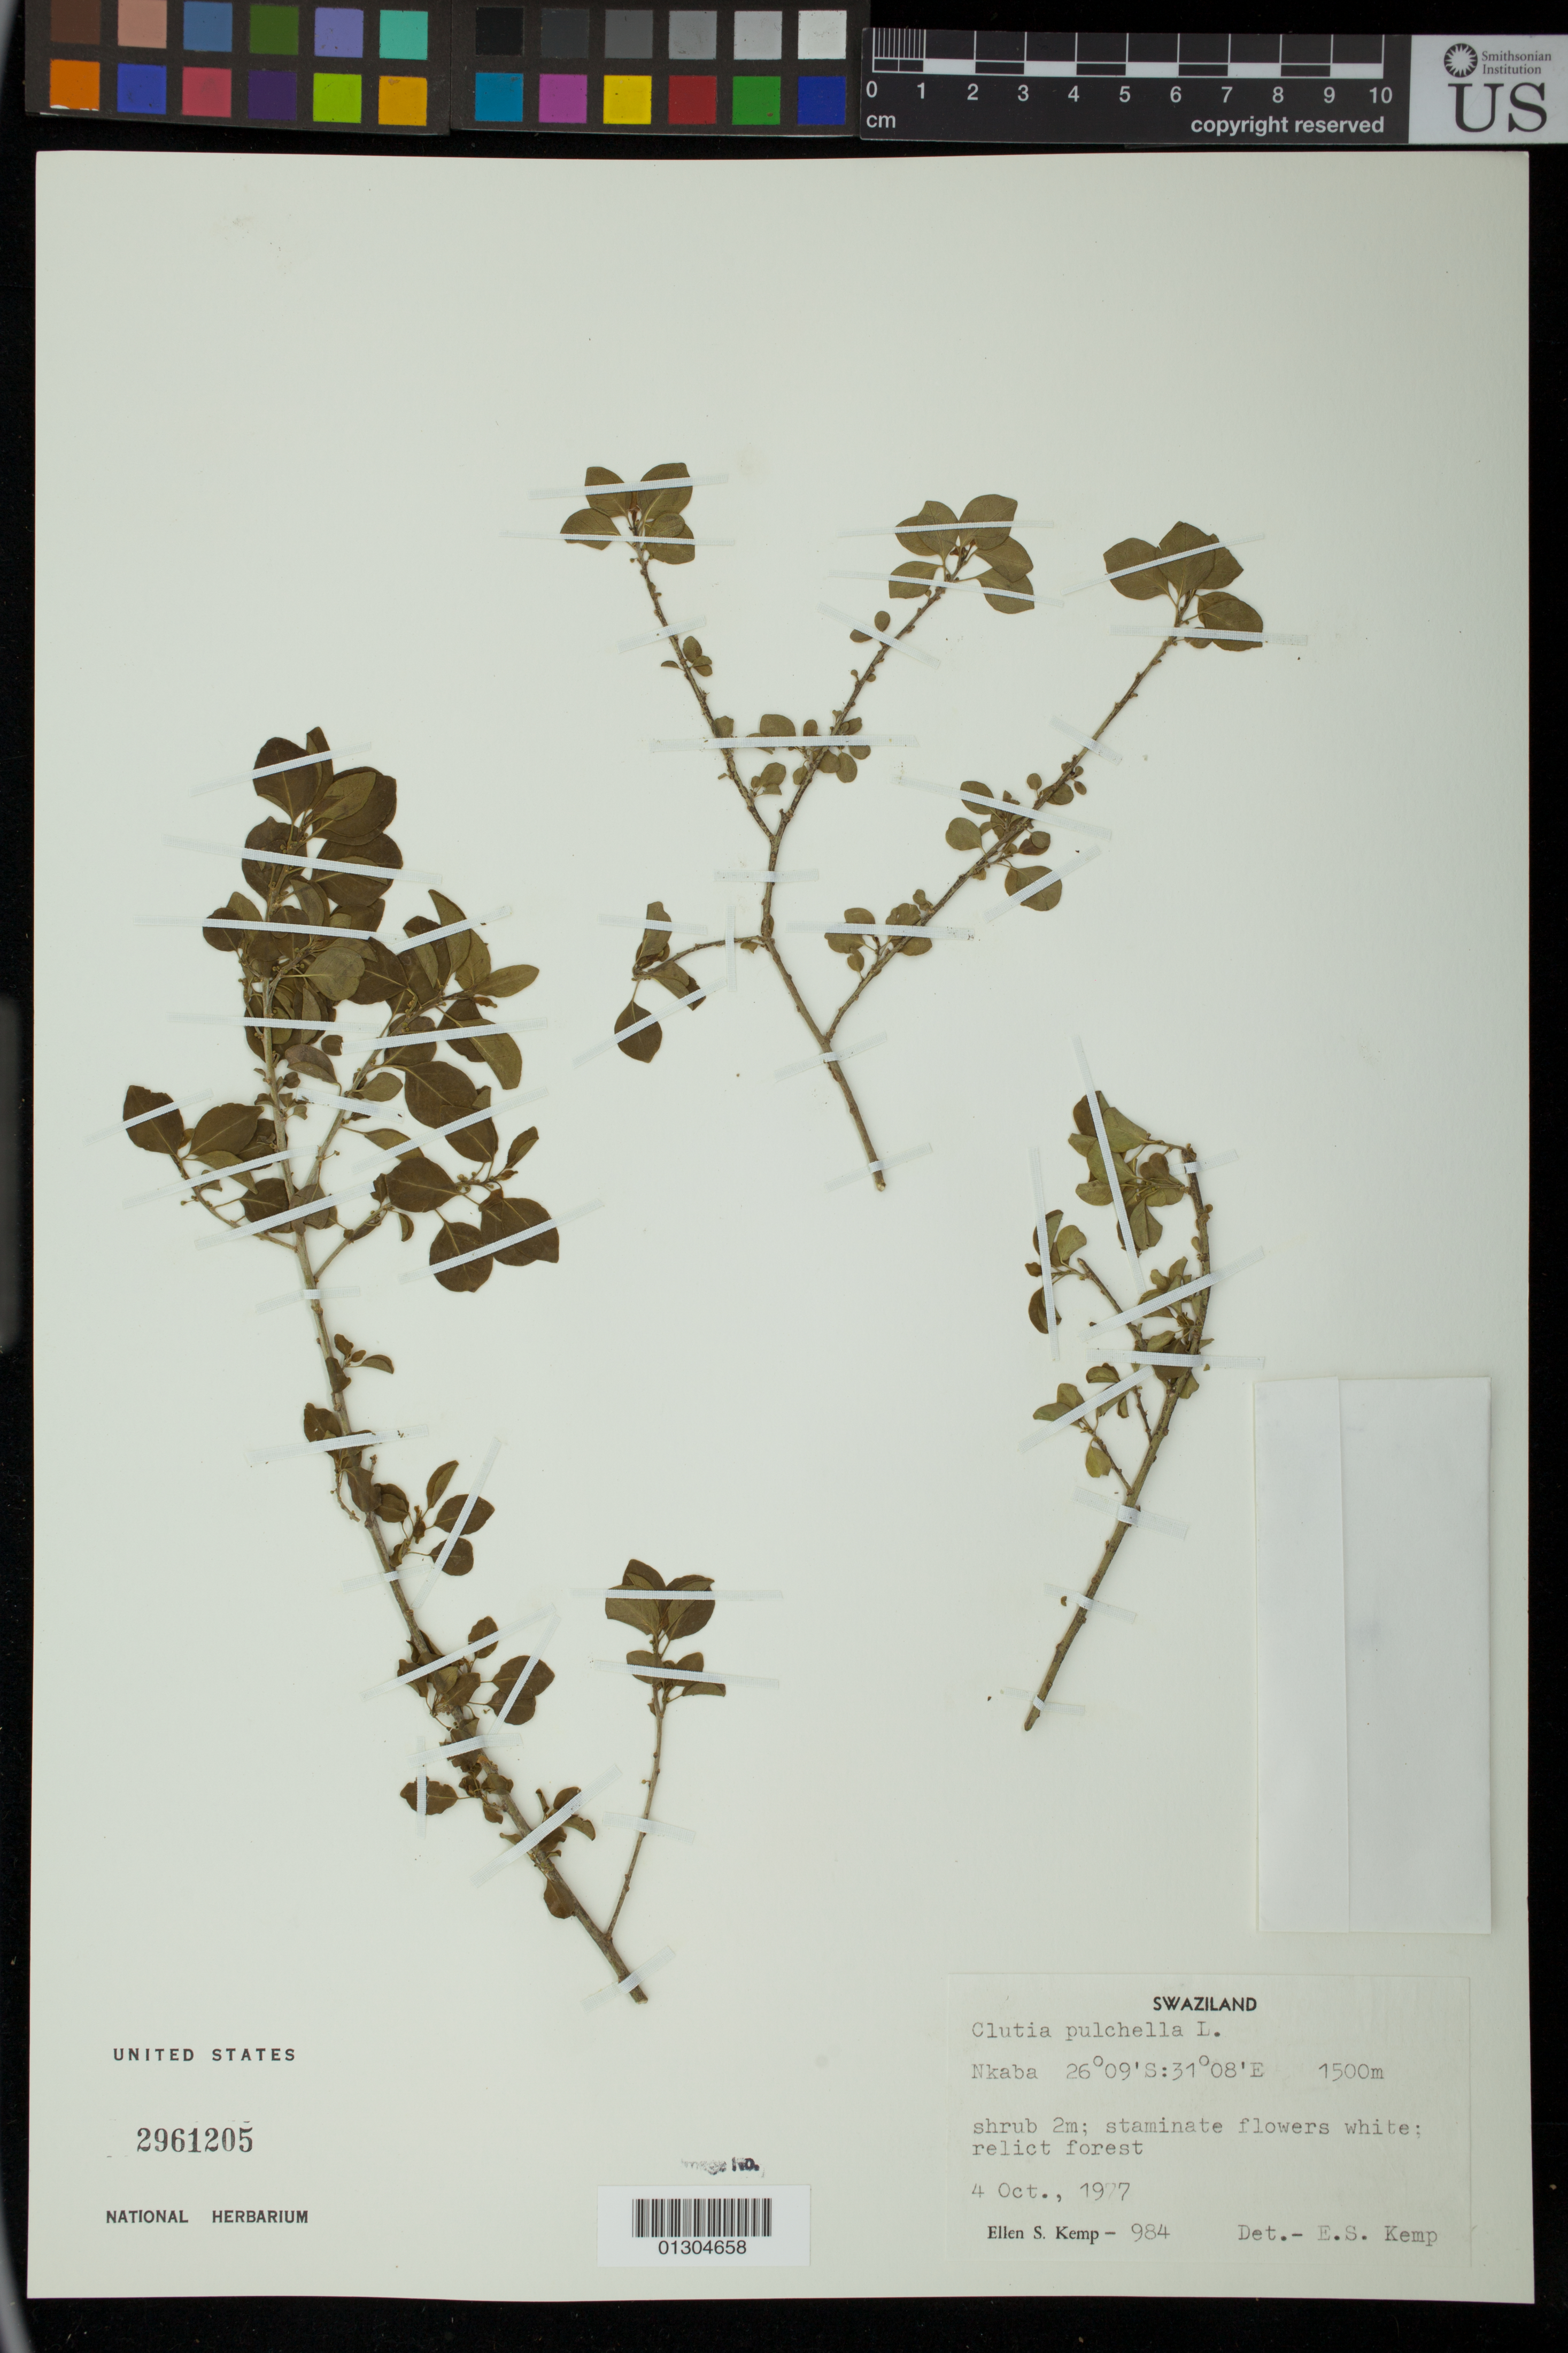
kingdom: Plantae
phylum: Tracheophyta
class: Magnoliopsida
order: Malpighiales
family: Peraceae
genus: Clutia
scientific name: Clutia pulchella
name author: L.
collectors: E. S. Kemp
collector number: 984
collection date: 1977-10-04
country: Eswatini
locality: Nkaba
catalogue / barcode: US 2961205